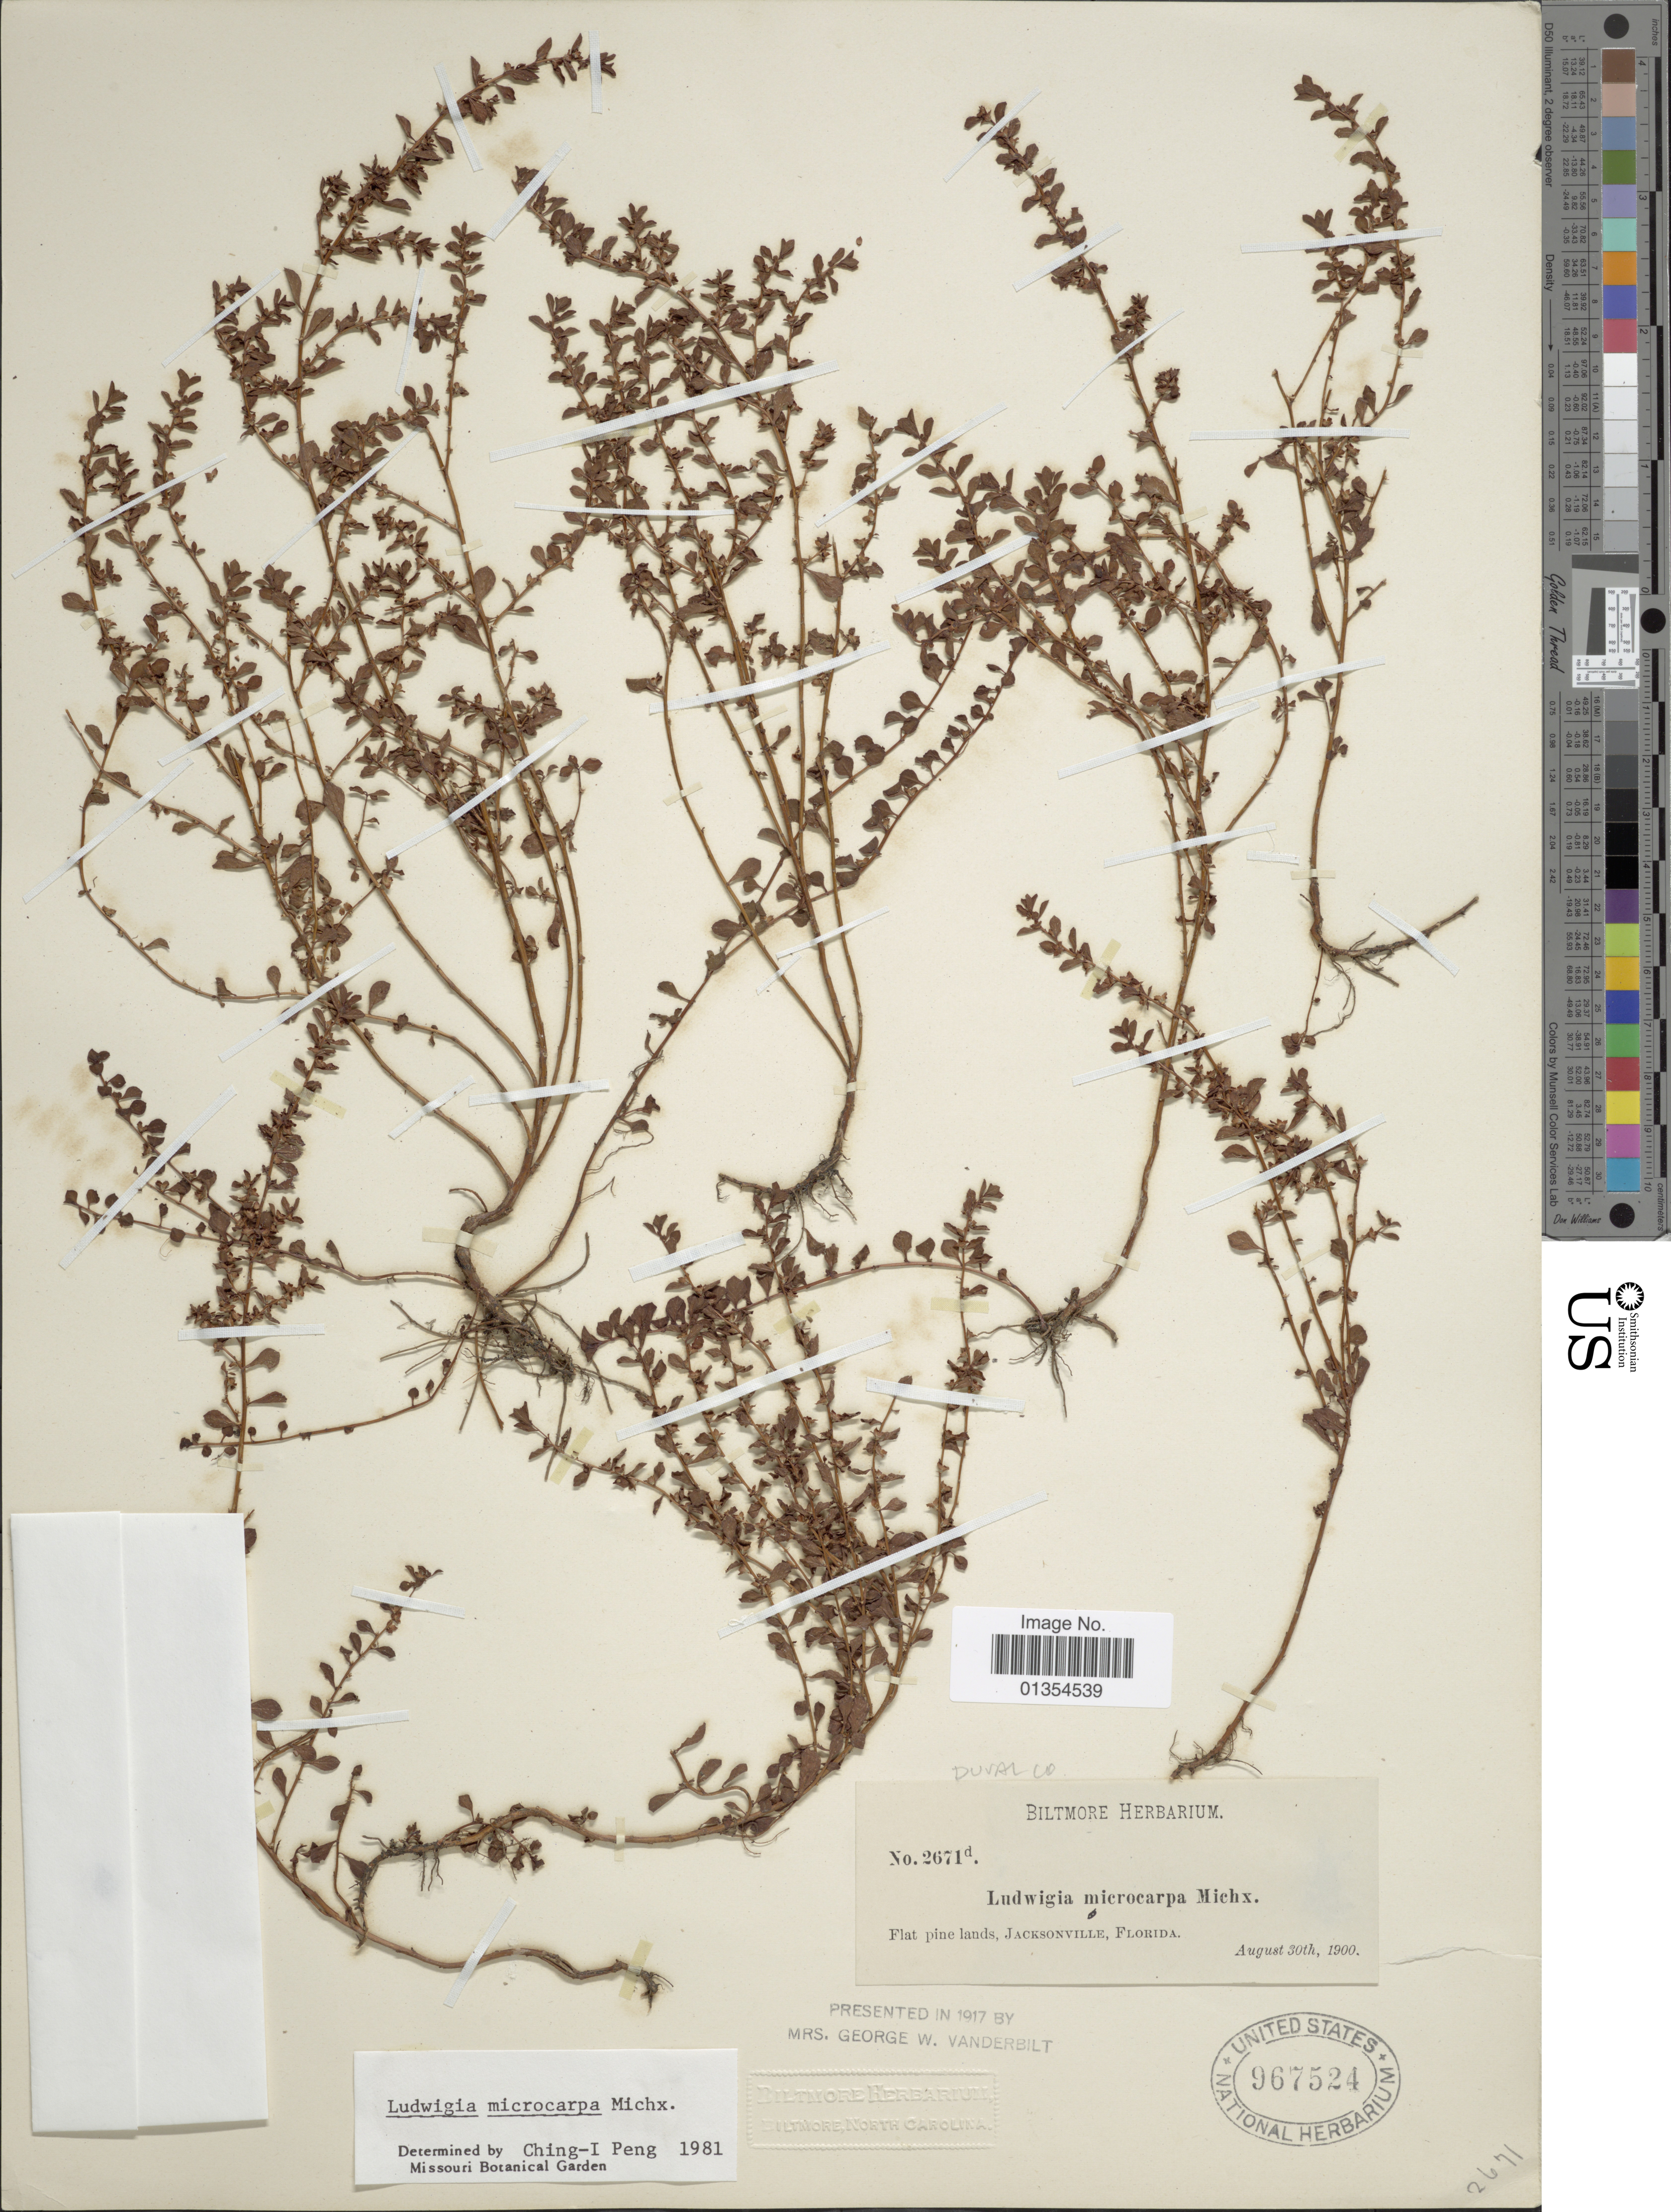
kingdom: Plantae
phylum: Tracheophyta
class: Magnoliopsida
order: Myrtales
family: Onagraceae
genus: Ludwigia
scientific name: Ludwigia microcarpa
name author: Michx.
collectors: ex herb. Biltmore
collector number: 2671d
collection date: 1900-08-30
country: United States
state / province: Florida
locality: Jacksonville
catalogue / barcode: US 967524